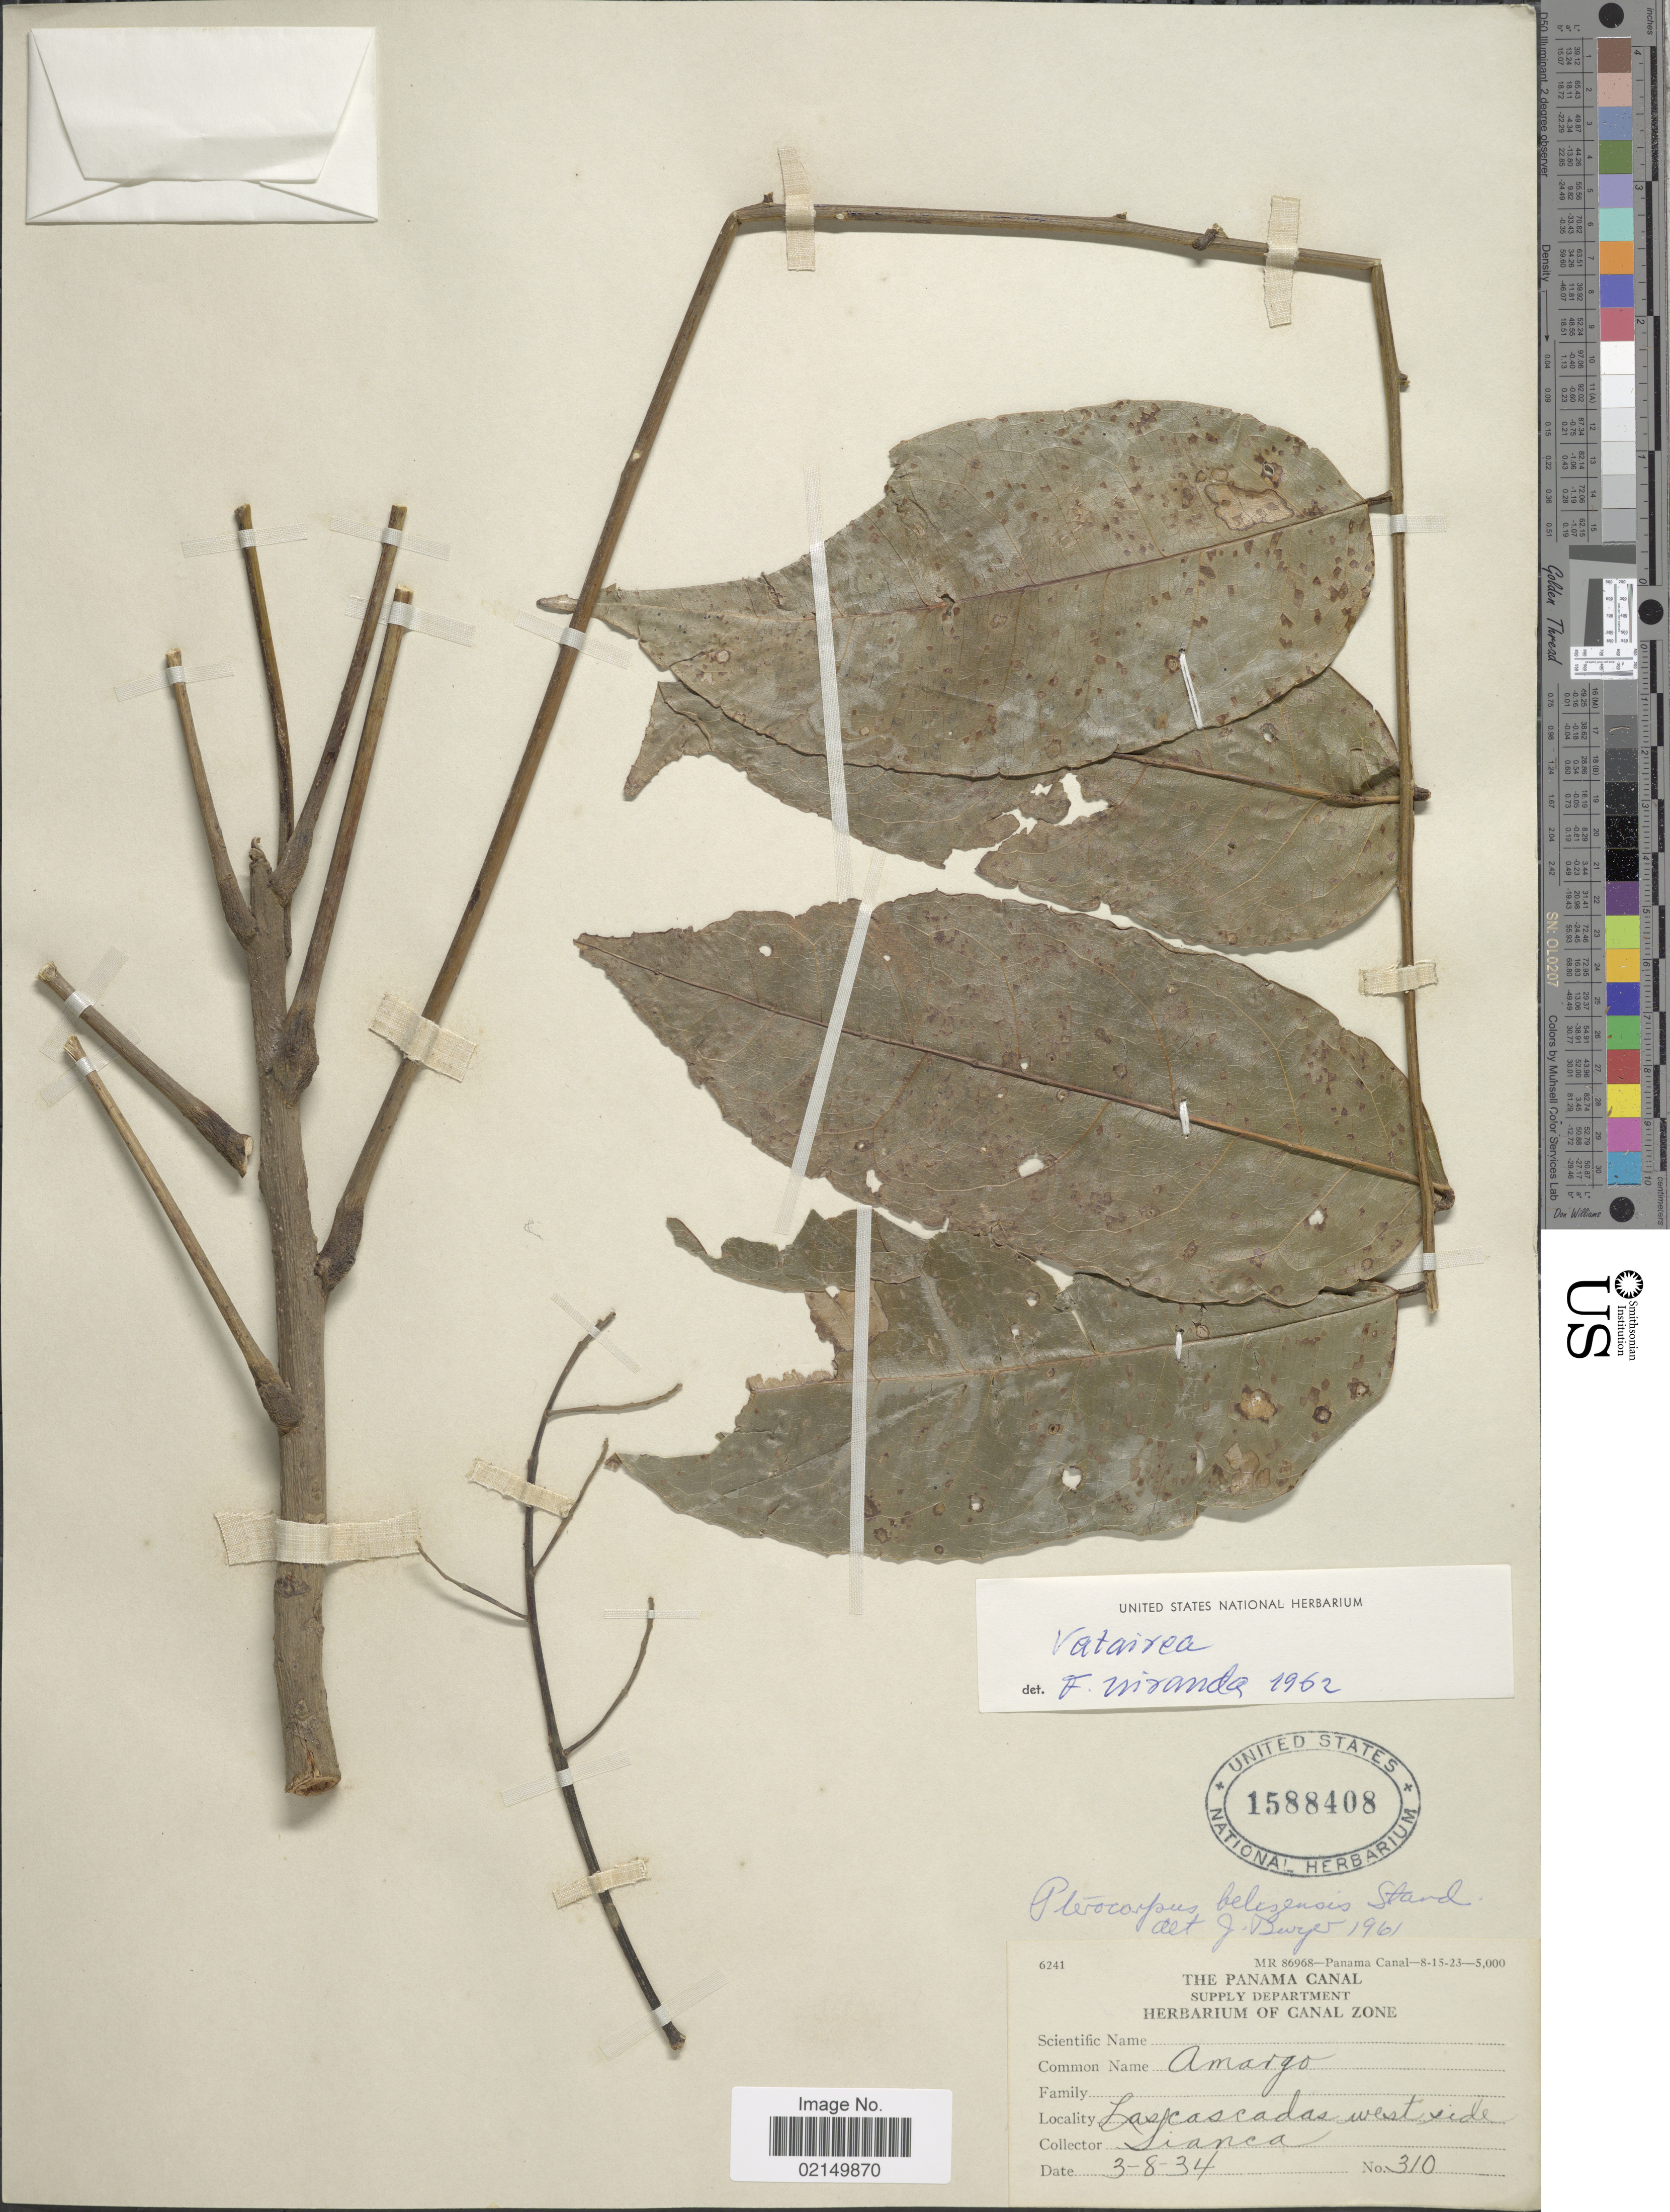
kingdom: Plantae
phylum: Tracheophyta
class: Magnoliopsida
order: Fabales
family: Fabaceae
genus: Vatairea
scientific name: Vatairea lundellii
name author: (Standl.) Killip ex Record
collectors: Sianca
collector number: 30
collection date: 1934-08-03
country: Panama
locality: The Panama Canal, Las cascadas west side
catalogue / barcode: US 1588408